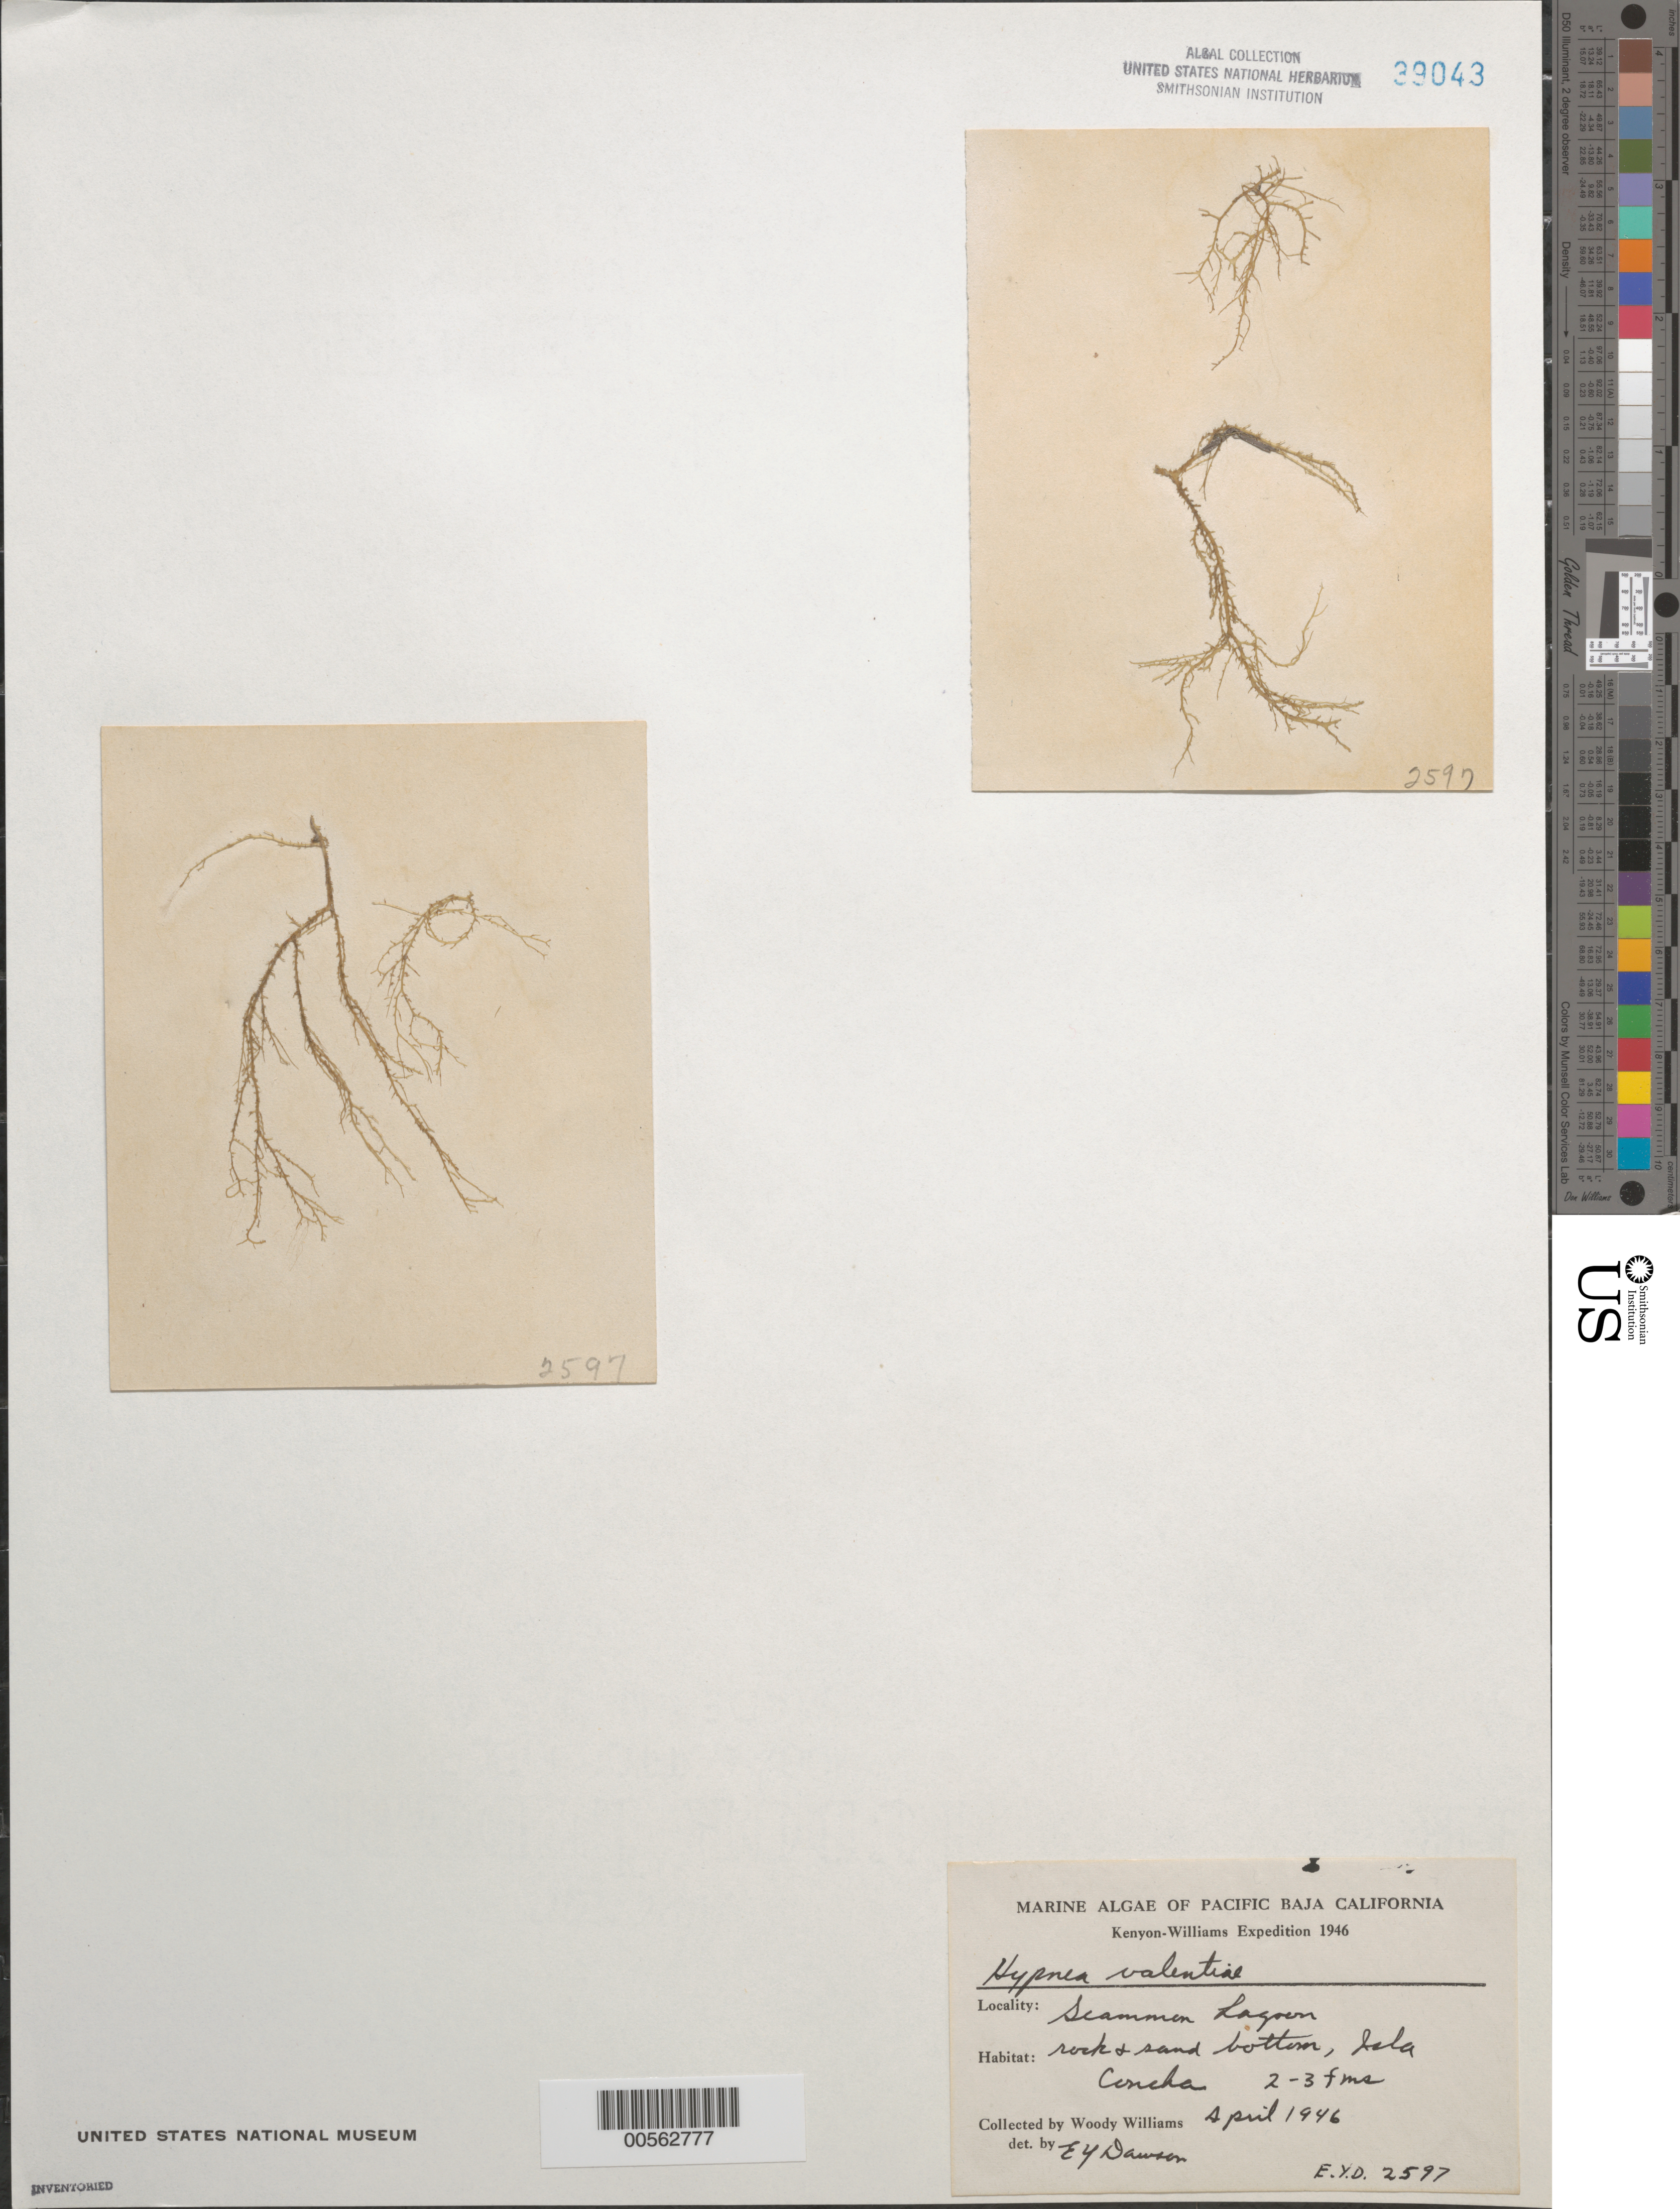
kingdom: Plantae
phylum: Rhodophyta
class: Florideophyceae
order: Gigartinales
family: Cystocloniaceae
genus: Hypnea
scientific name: Hypnea valentiae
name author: (Turner) Mont.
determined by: Dawson, E. Y.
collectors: W. Williams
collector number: EYD 2597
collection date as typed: Apr 1946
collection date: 1946-04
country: Mexico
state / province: Baja California Sur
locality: Isla Concha, Scammon's Lagoon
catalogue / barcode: US 39043